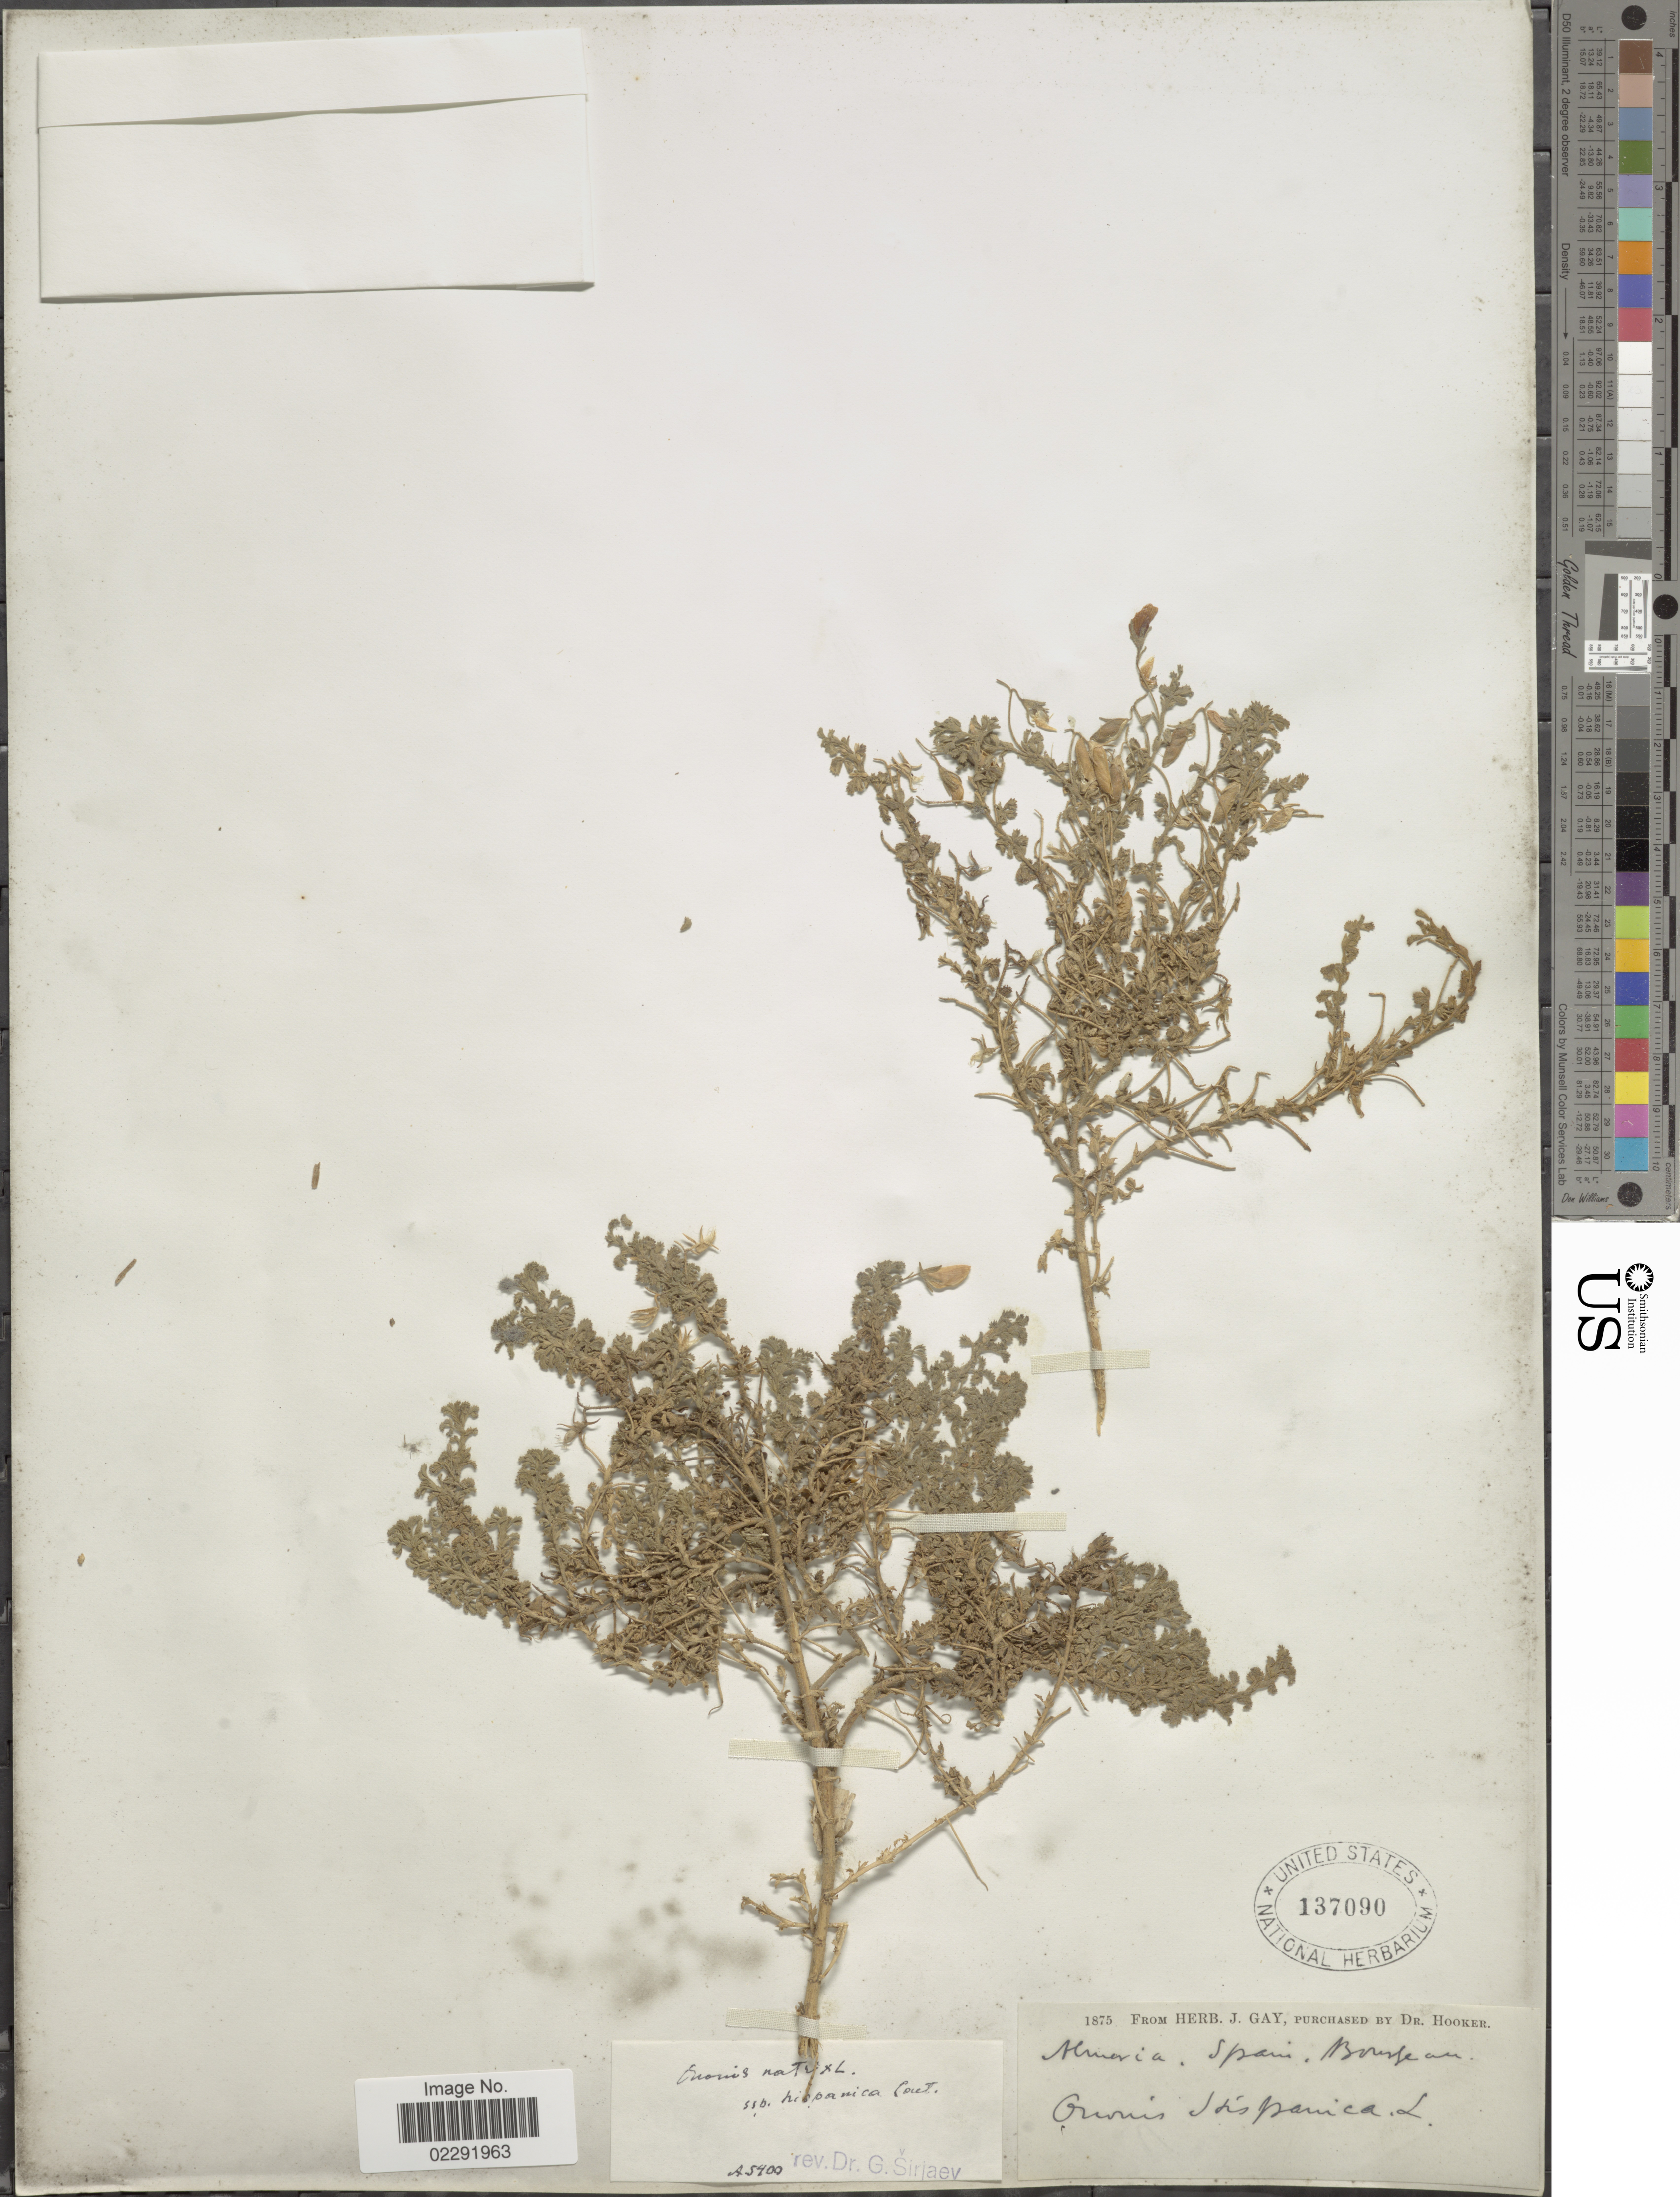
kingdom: Plantae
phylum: Tracheophyta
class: Magnoliopsida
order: Fabales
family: Fabaceae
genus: Ononis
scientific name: Ononis natrix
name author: L.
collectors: ex herb. J. Gay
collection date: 1875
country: Spain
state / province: Andalucia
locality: Almeria, Spain,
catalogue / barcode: US 137090